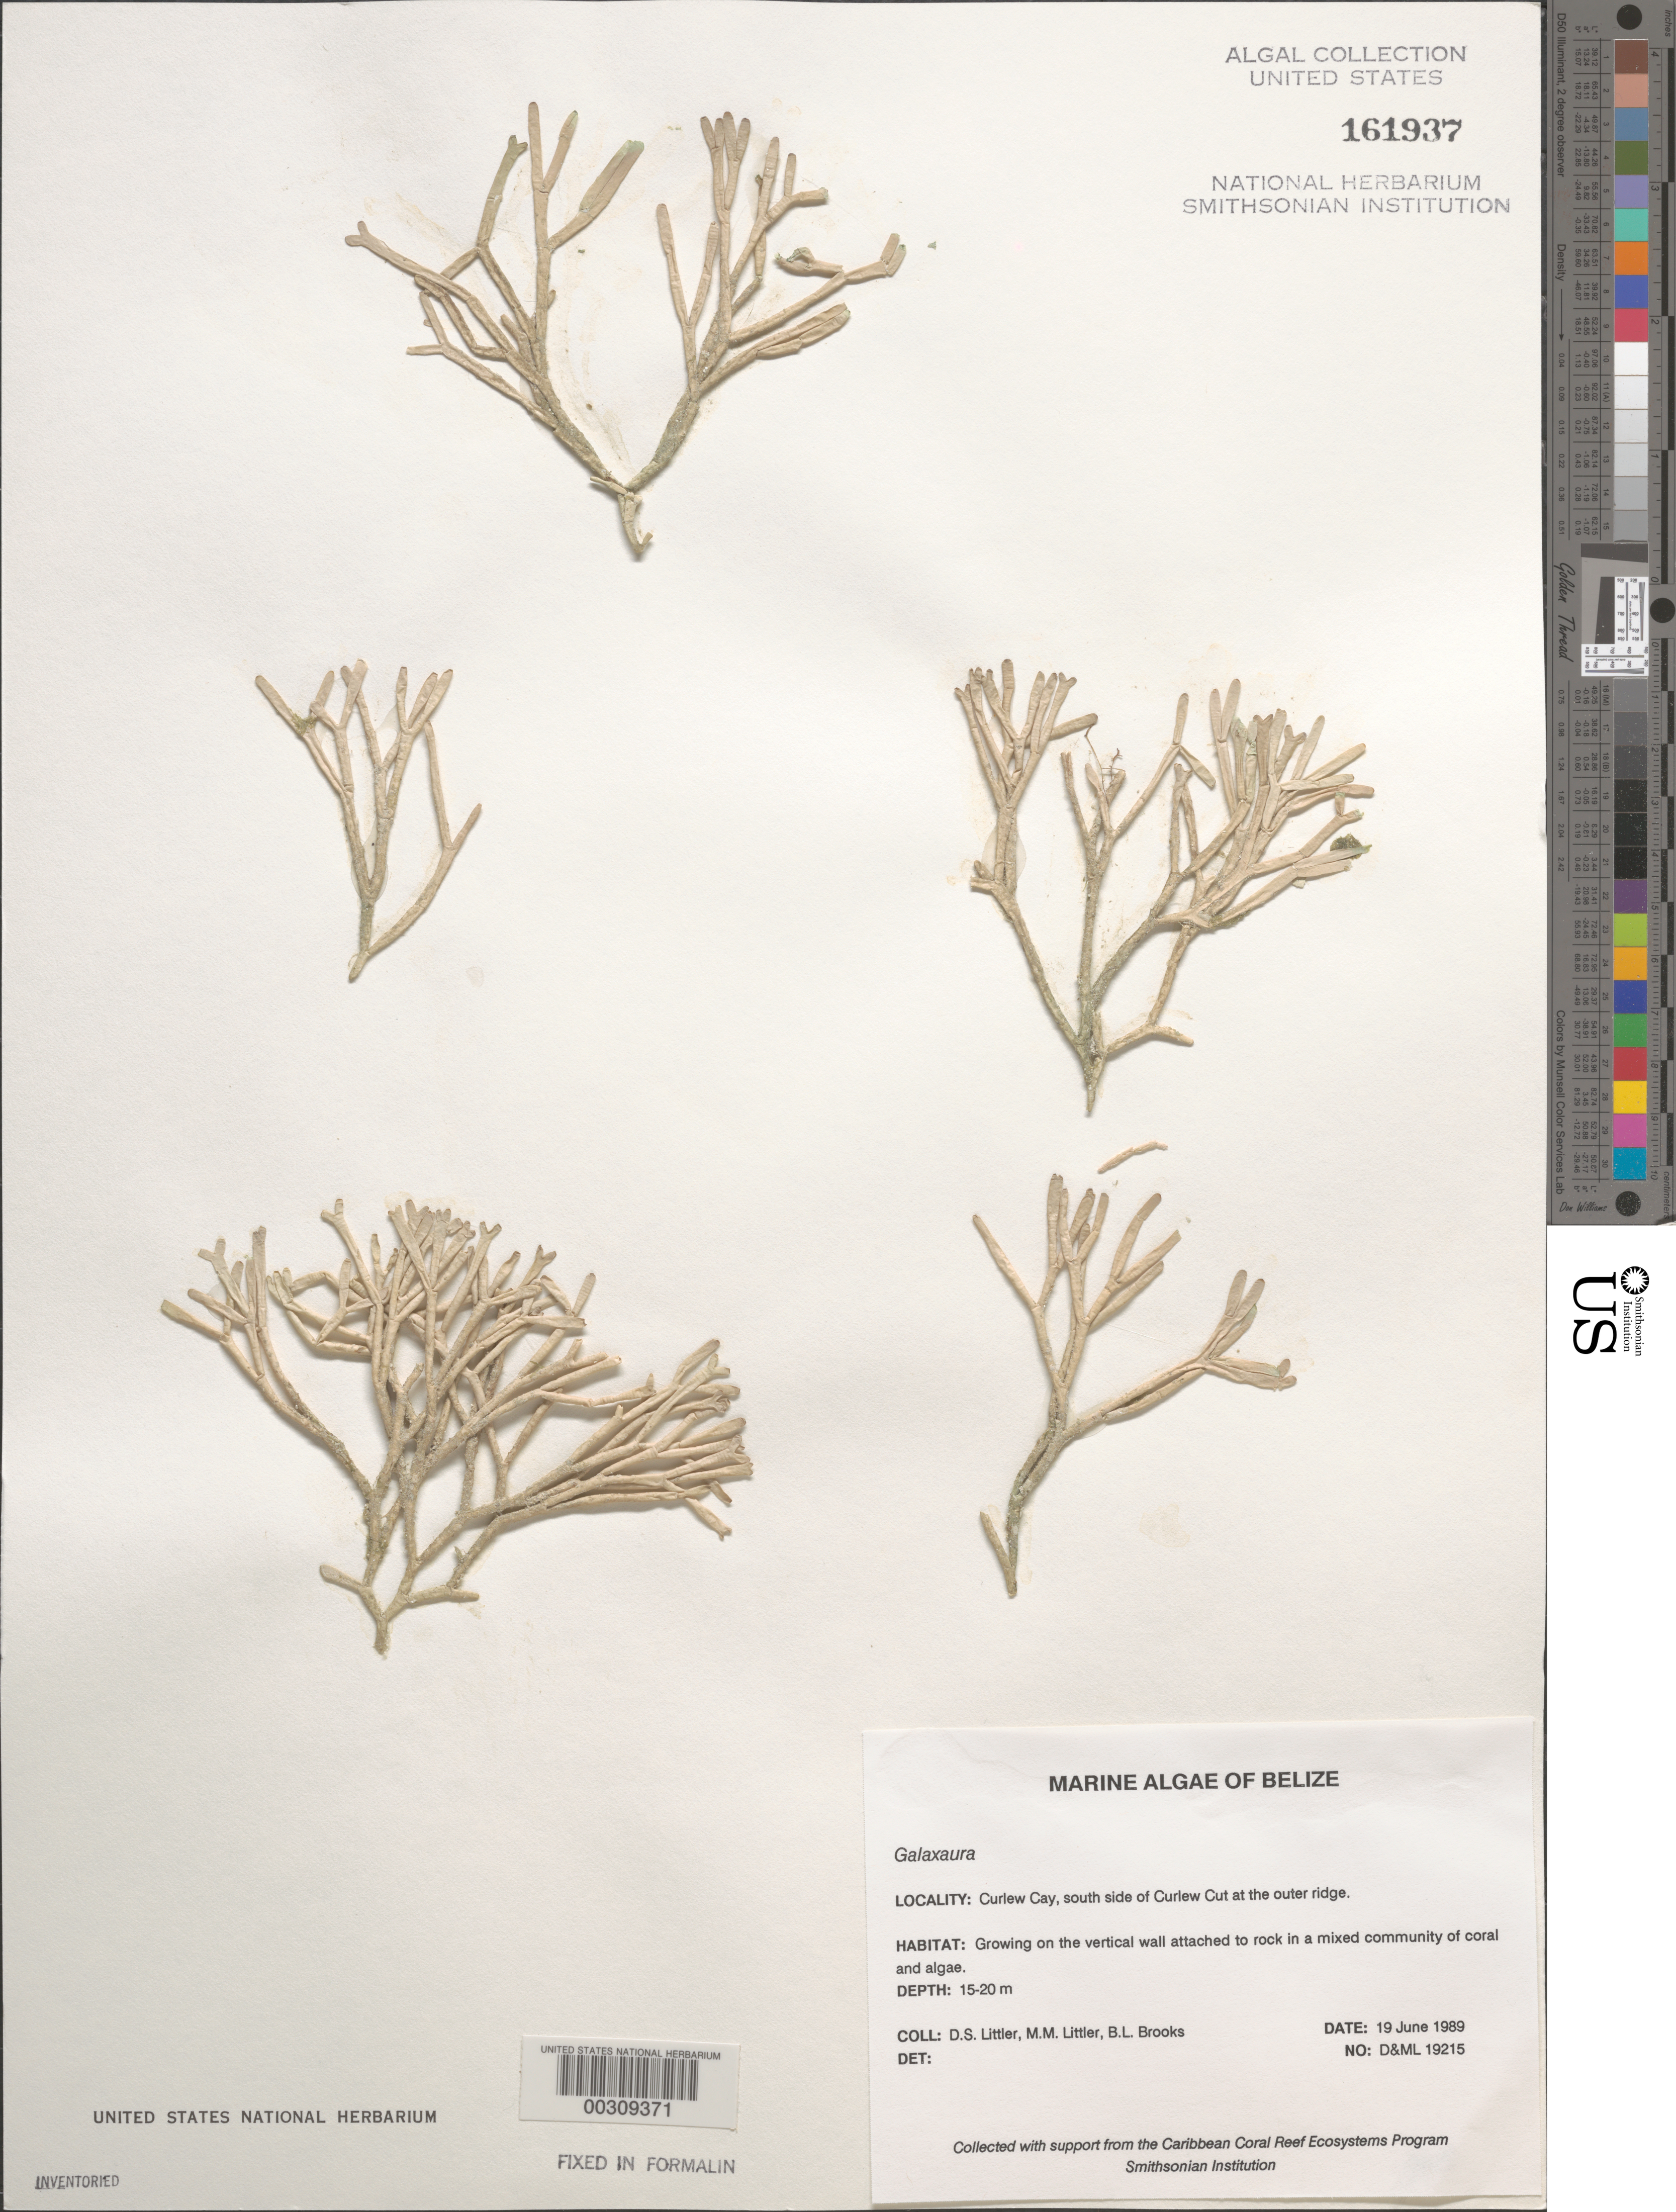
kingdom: Plantae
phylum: Rhodophyta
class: Florideophyceae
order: Nemaliales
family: Galaxauraceae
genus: Galaxaura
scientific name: Galaxaura sp.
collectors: D. S. Littler, M. M. Littler & B. Brooks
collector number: D&ML 19215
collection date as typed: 19 Jun 1989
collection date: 1989-06-19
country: Belize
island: Curlew Cay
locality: Curlew Cut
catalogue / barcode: US 161937